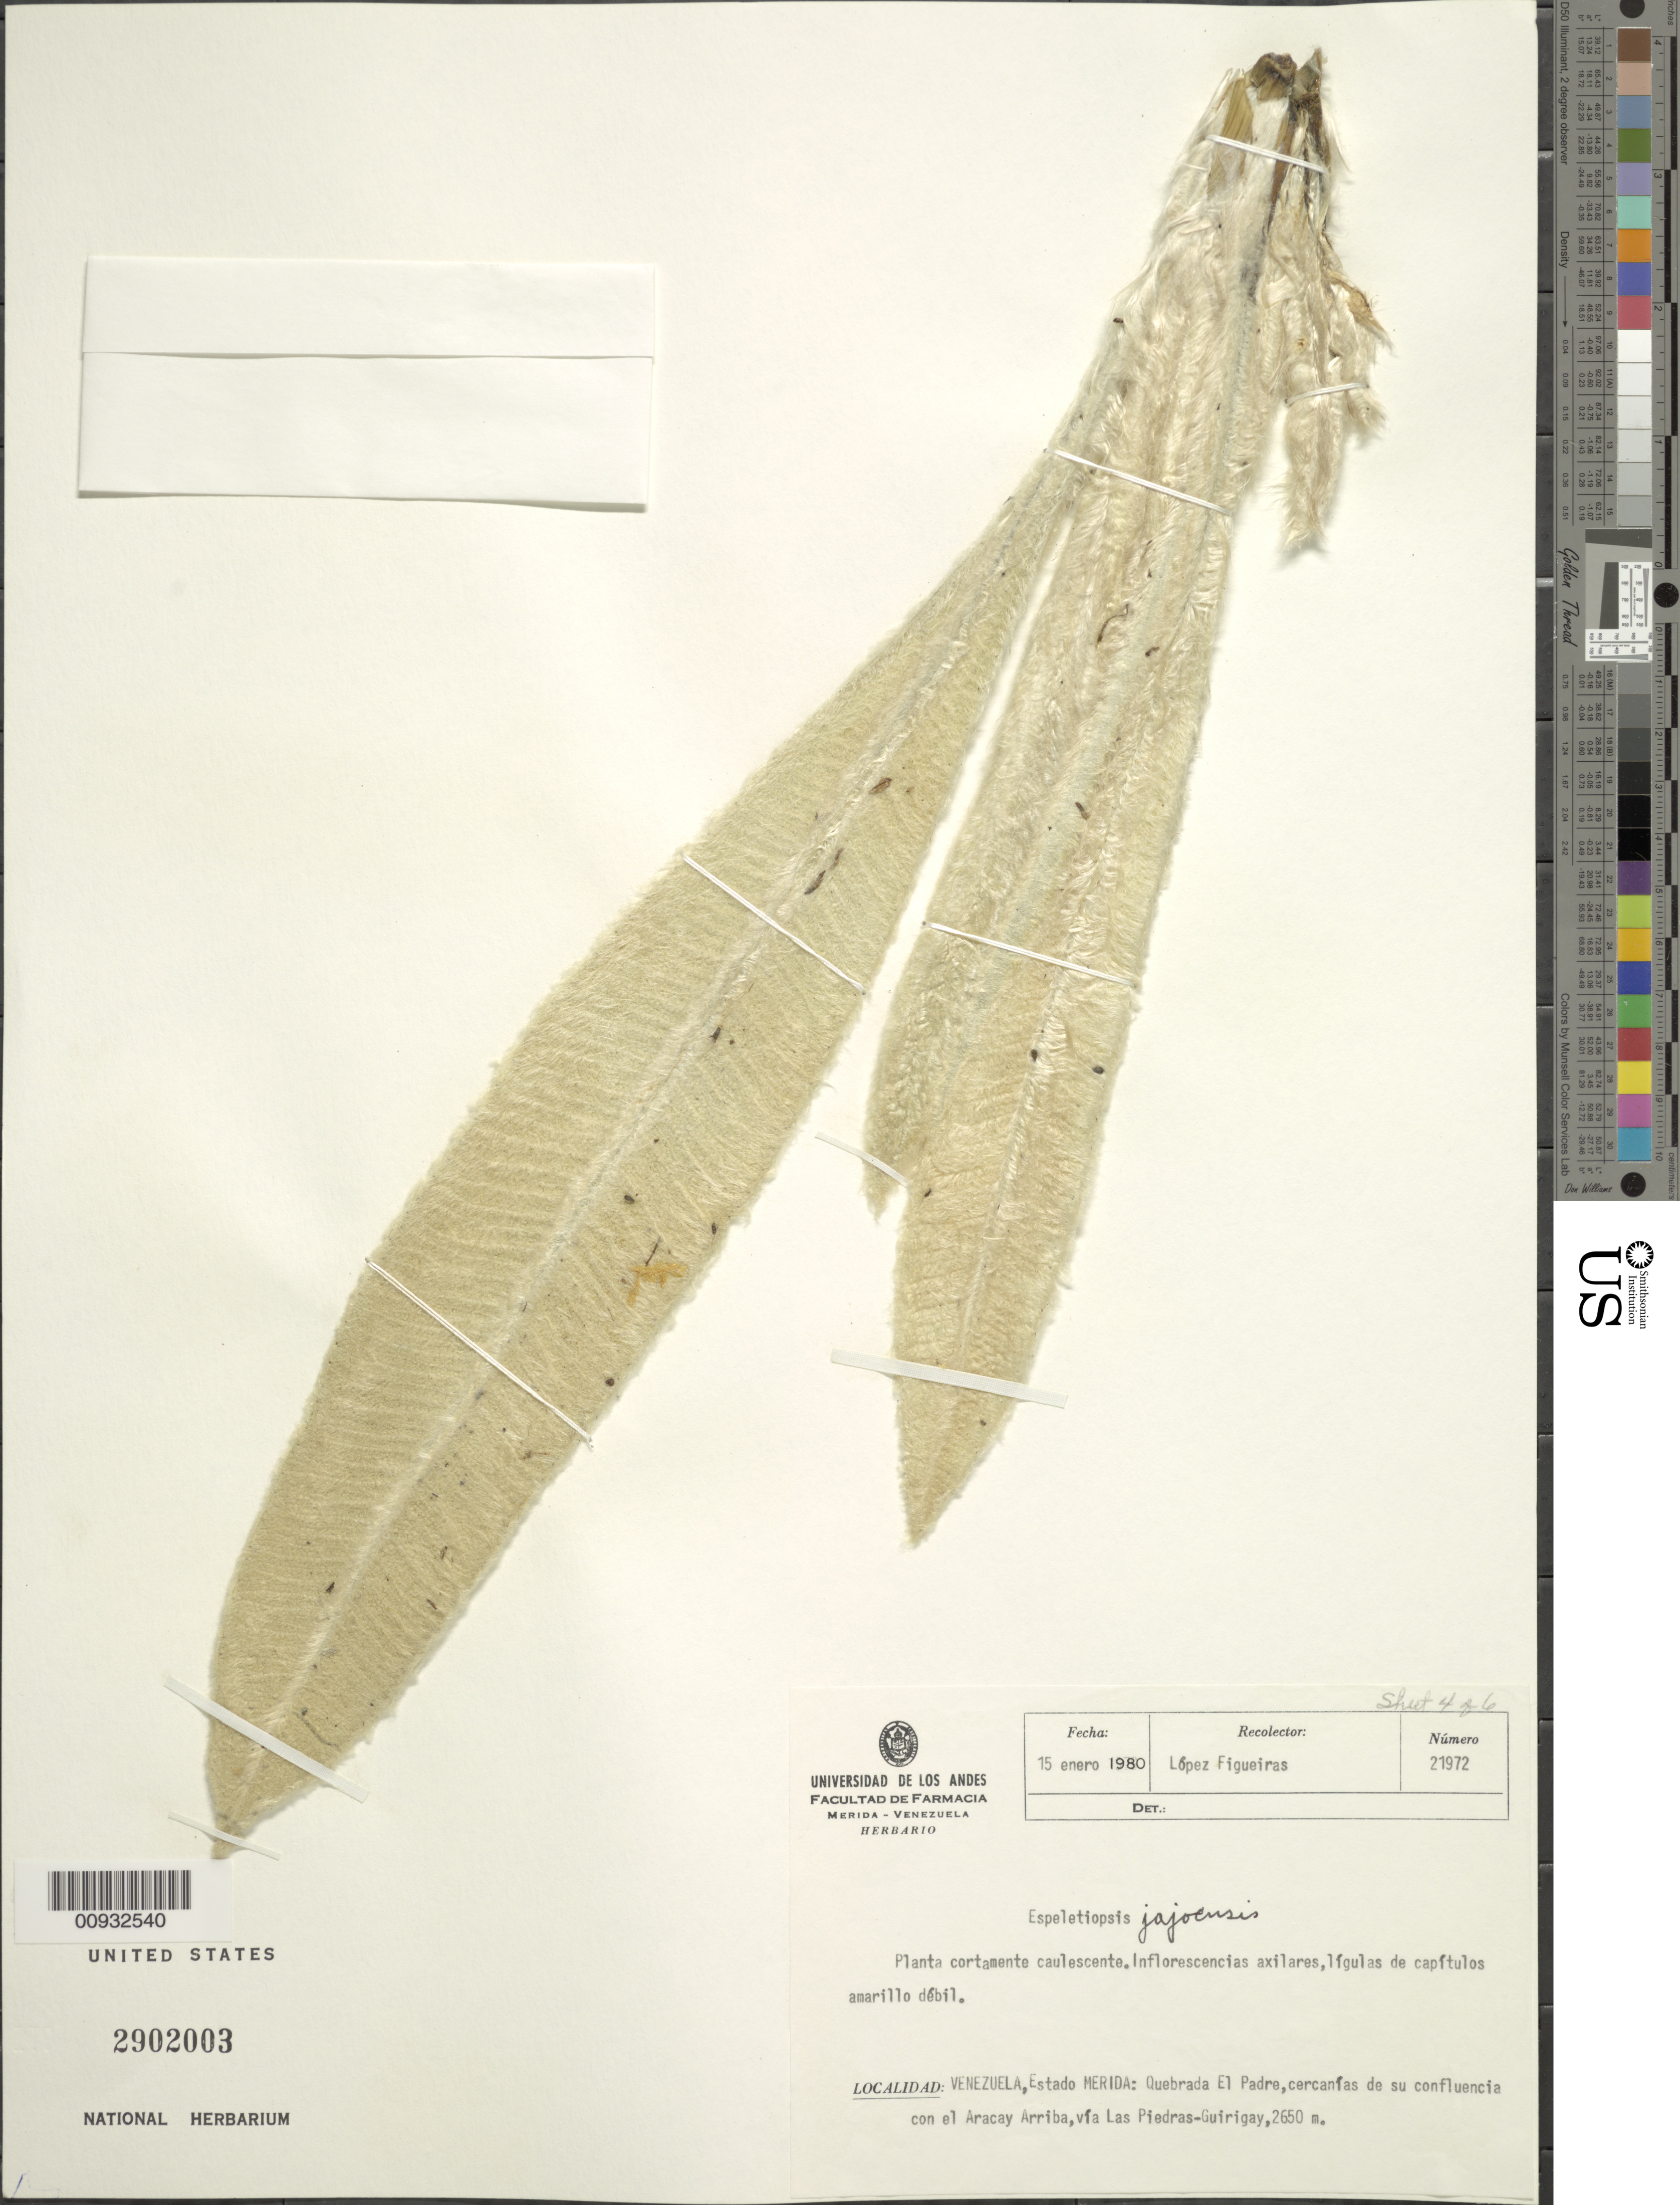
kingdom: Plantae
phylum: Tracheophyta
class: Magnoliopsida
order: Asterales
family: Asteraceae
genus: Espeletia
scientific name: Espeletia jajoensis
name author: Aristeg.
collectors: M. López Figueiras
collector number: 21972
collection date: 1980-01-15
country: Venezuela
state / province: Mérida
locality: Quebrada El Padre, cercanias de su confluencia con el Aracay Arriba, via Las Piedras-Guirigay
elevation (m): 2650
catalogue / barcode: US 2902003